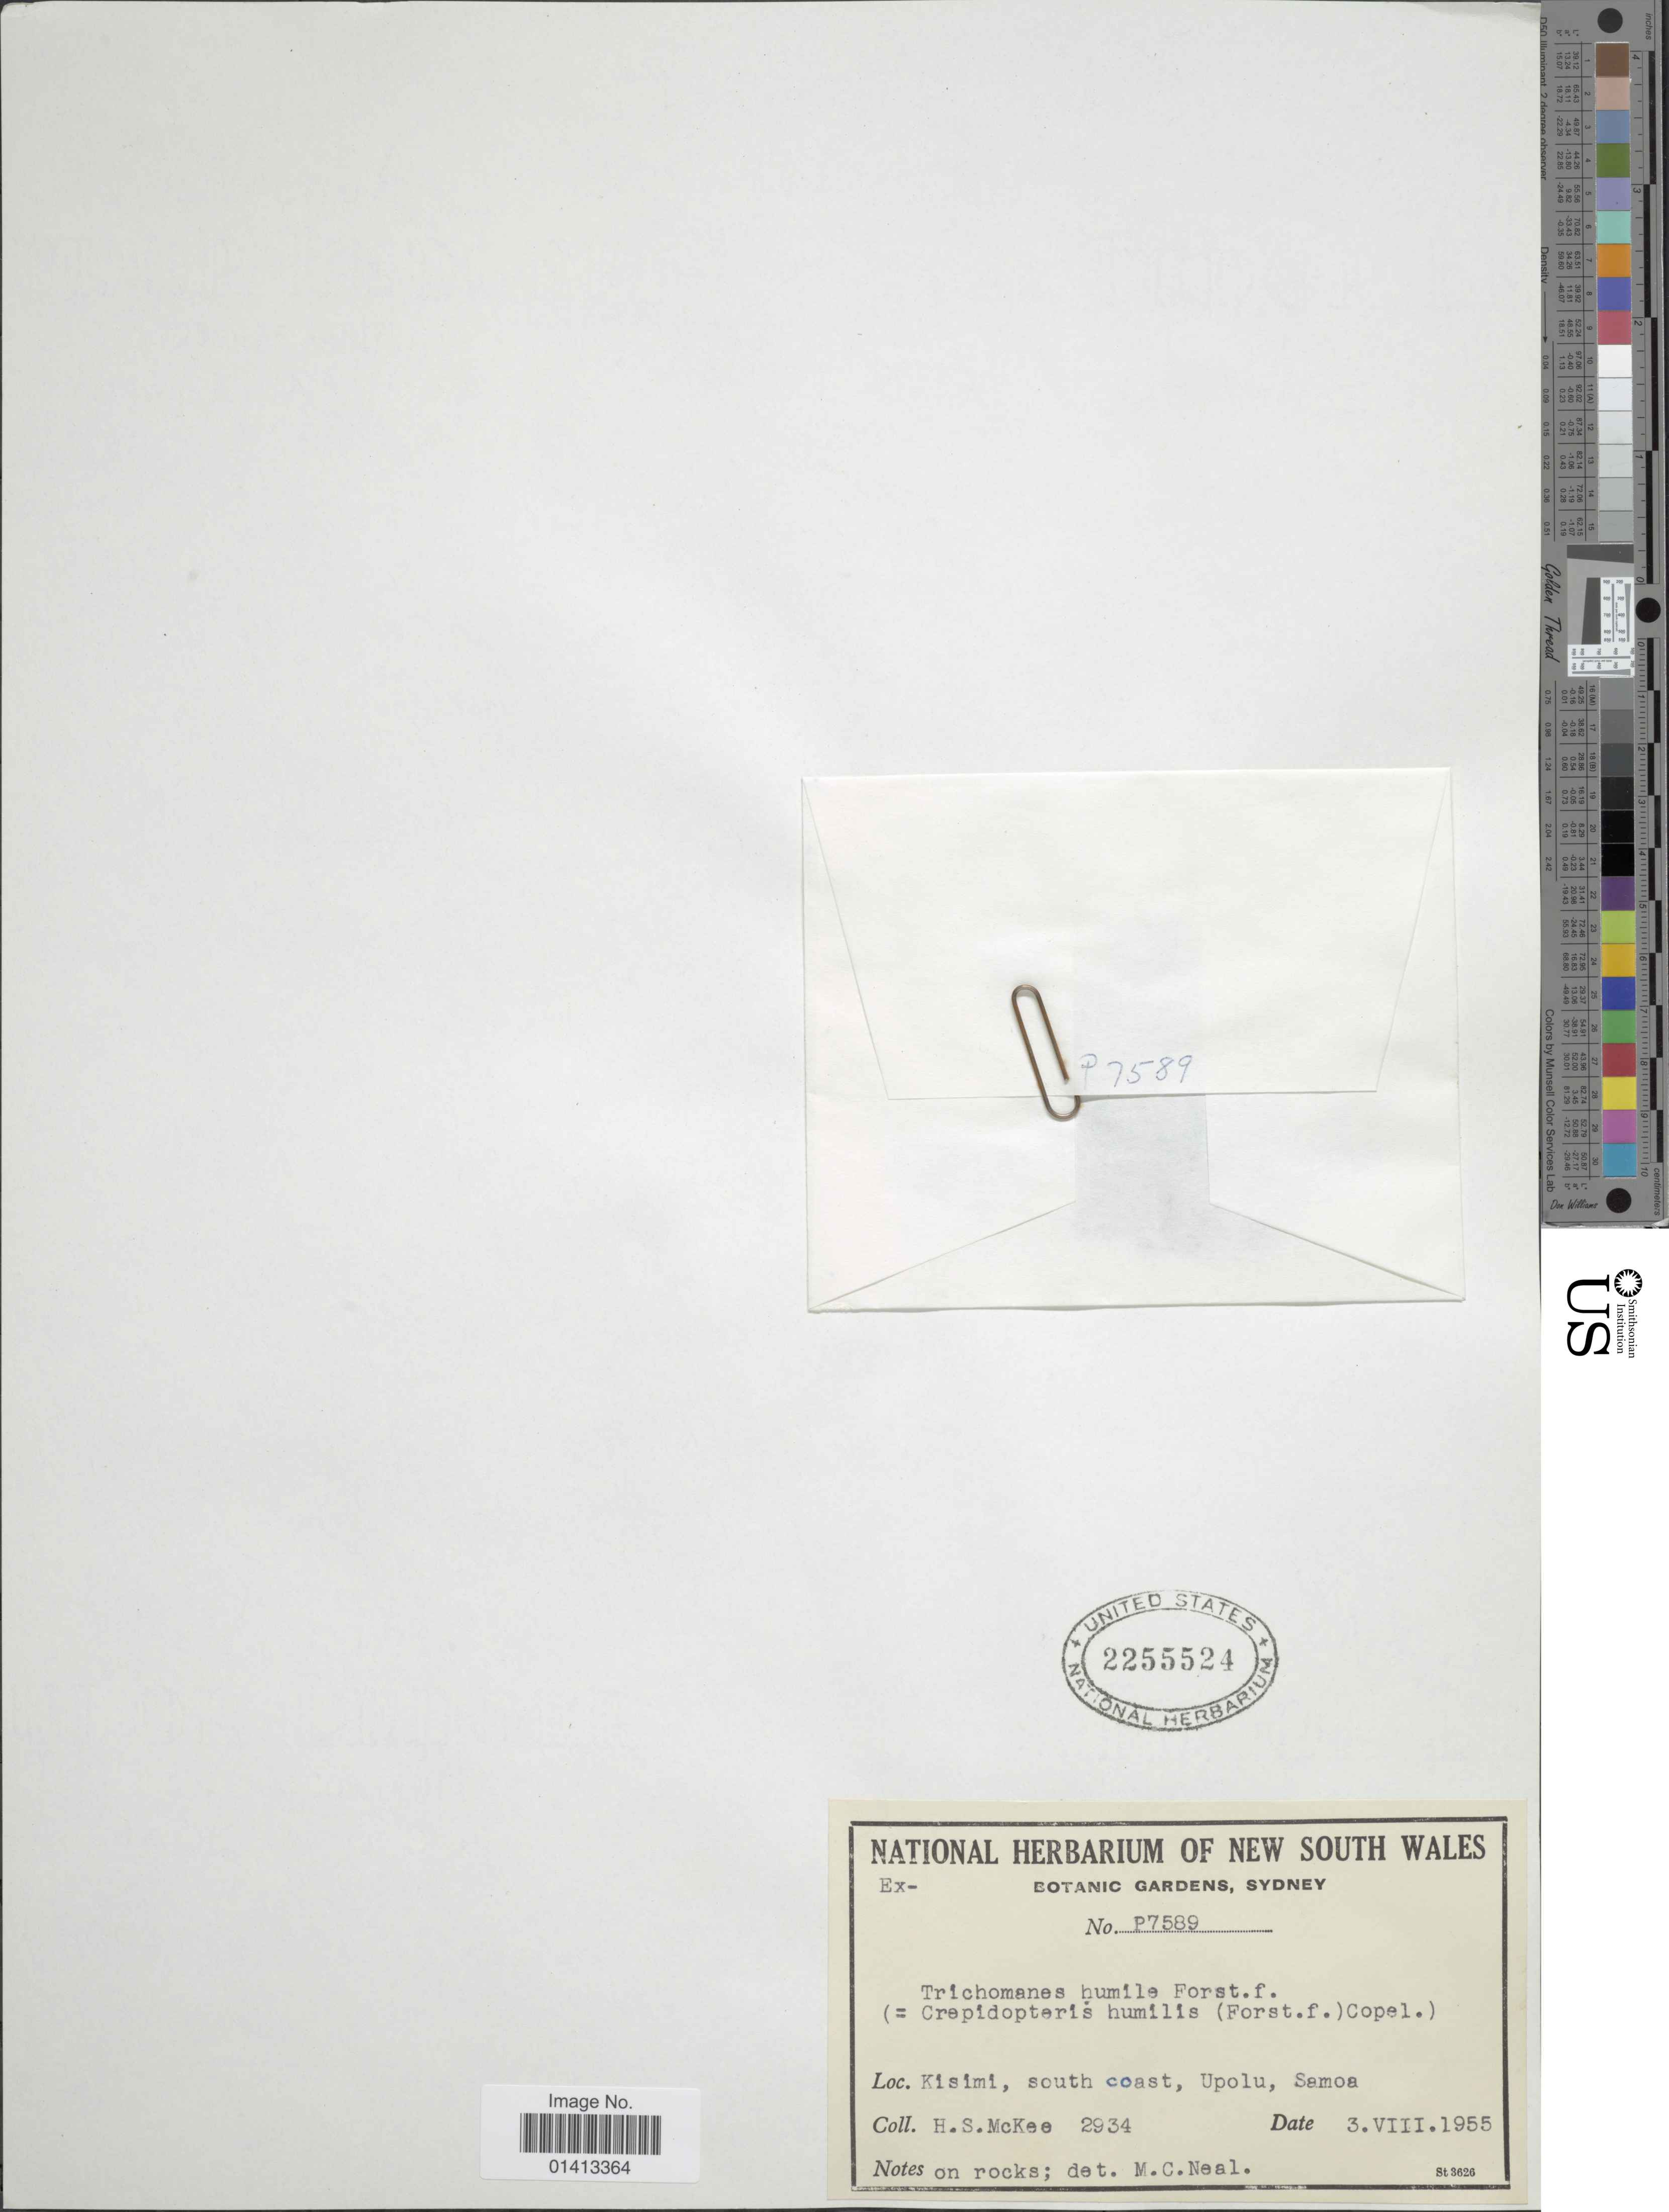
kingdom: Plantae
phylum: Tracheophyta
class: Polypodiopsida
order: Hymenophyllales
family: Hymenophyllaceae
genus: Crepidomanes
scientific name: Crepidomanes humilis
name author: (G. Forst.) Bosch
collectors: H. S. McKee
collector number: P7589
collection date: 1955-08-03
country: Samoa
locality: Kisimi, south coast, Upolu, Samoa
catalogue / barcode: US 2255524